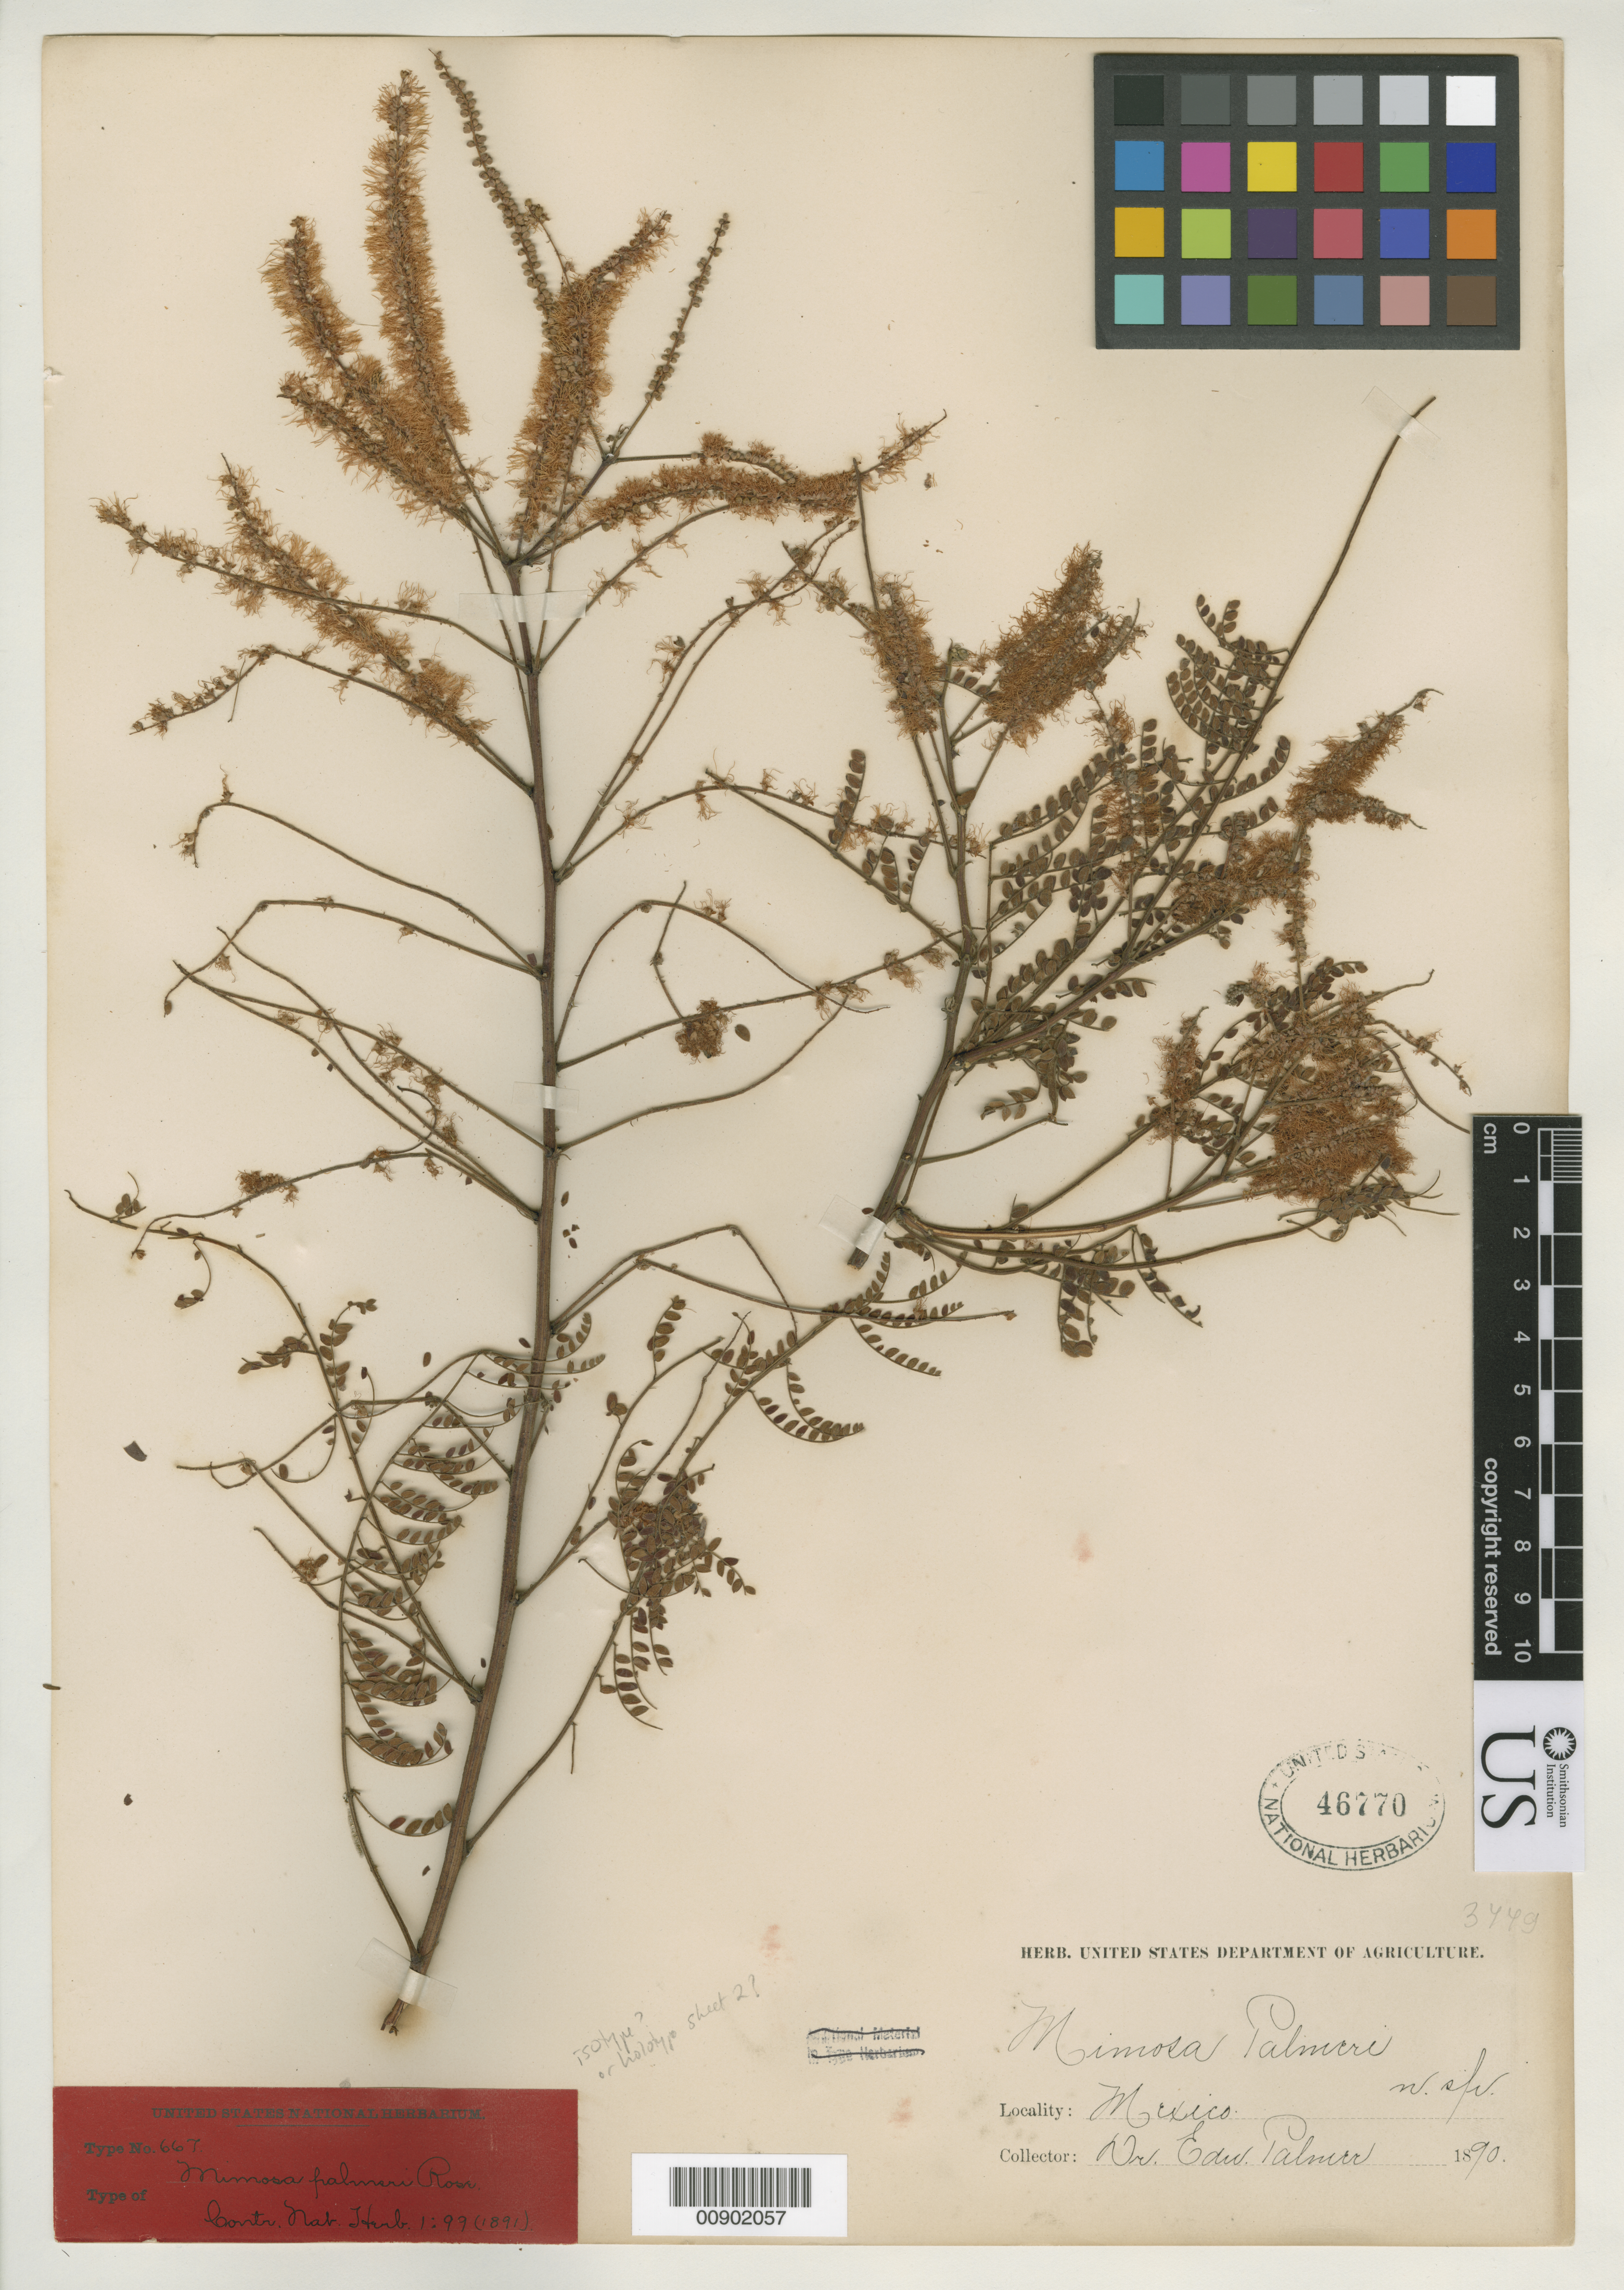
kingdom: Plantae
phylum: Tracheophyta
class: Magnoliopsida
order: Fabales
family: Fabaceae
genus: Mimosa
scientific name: Mimosa palmeri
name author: Rose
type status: Isotype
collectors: E. Palmer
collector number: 628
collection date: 1890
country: Mexico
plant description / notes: Possibly to be considered sheet 2 of holotype (sheet 1 being US 46769, which bears label matching data cited in protologue).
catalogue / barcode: US 46770